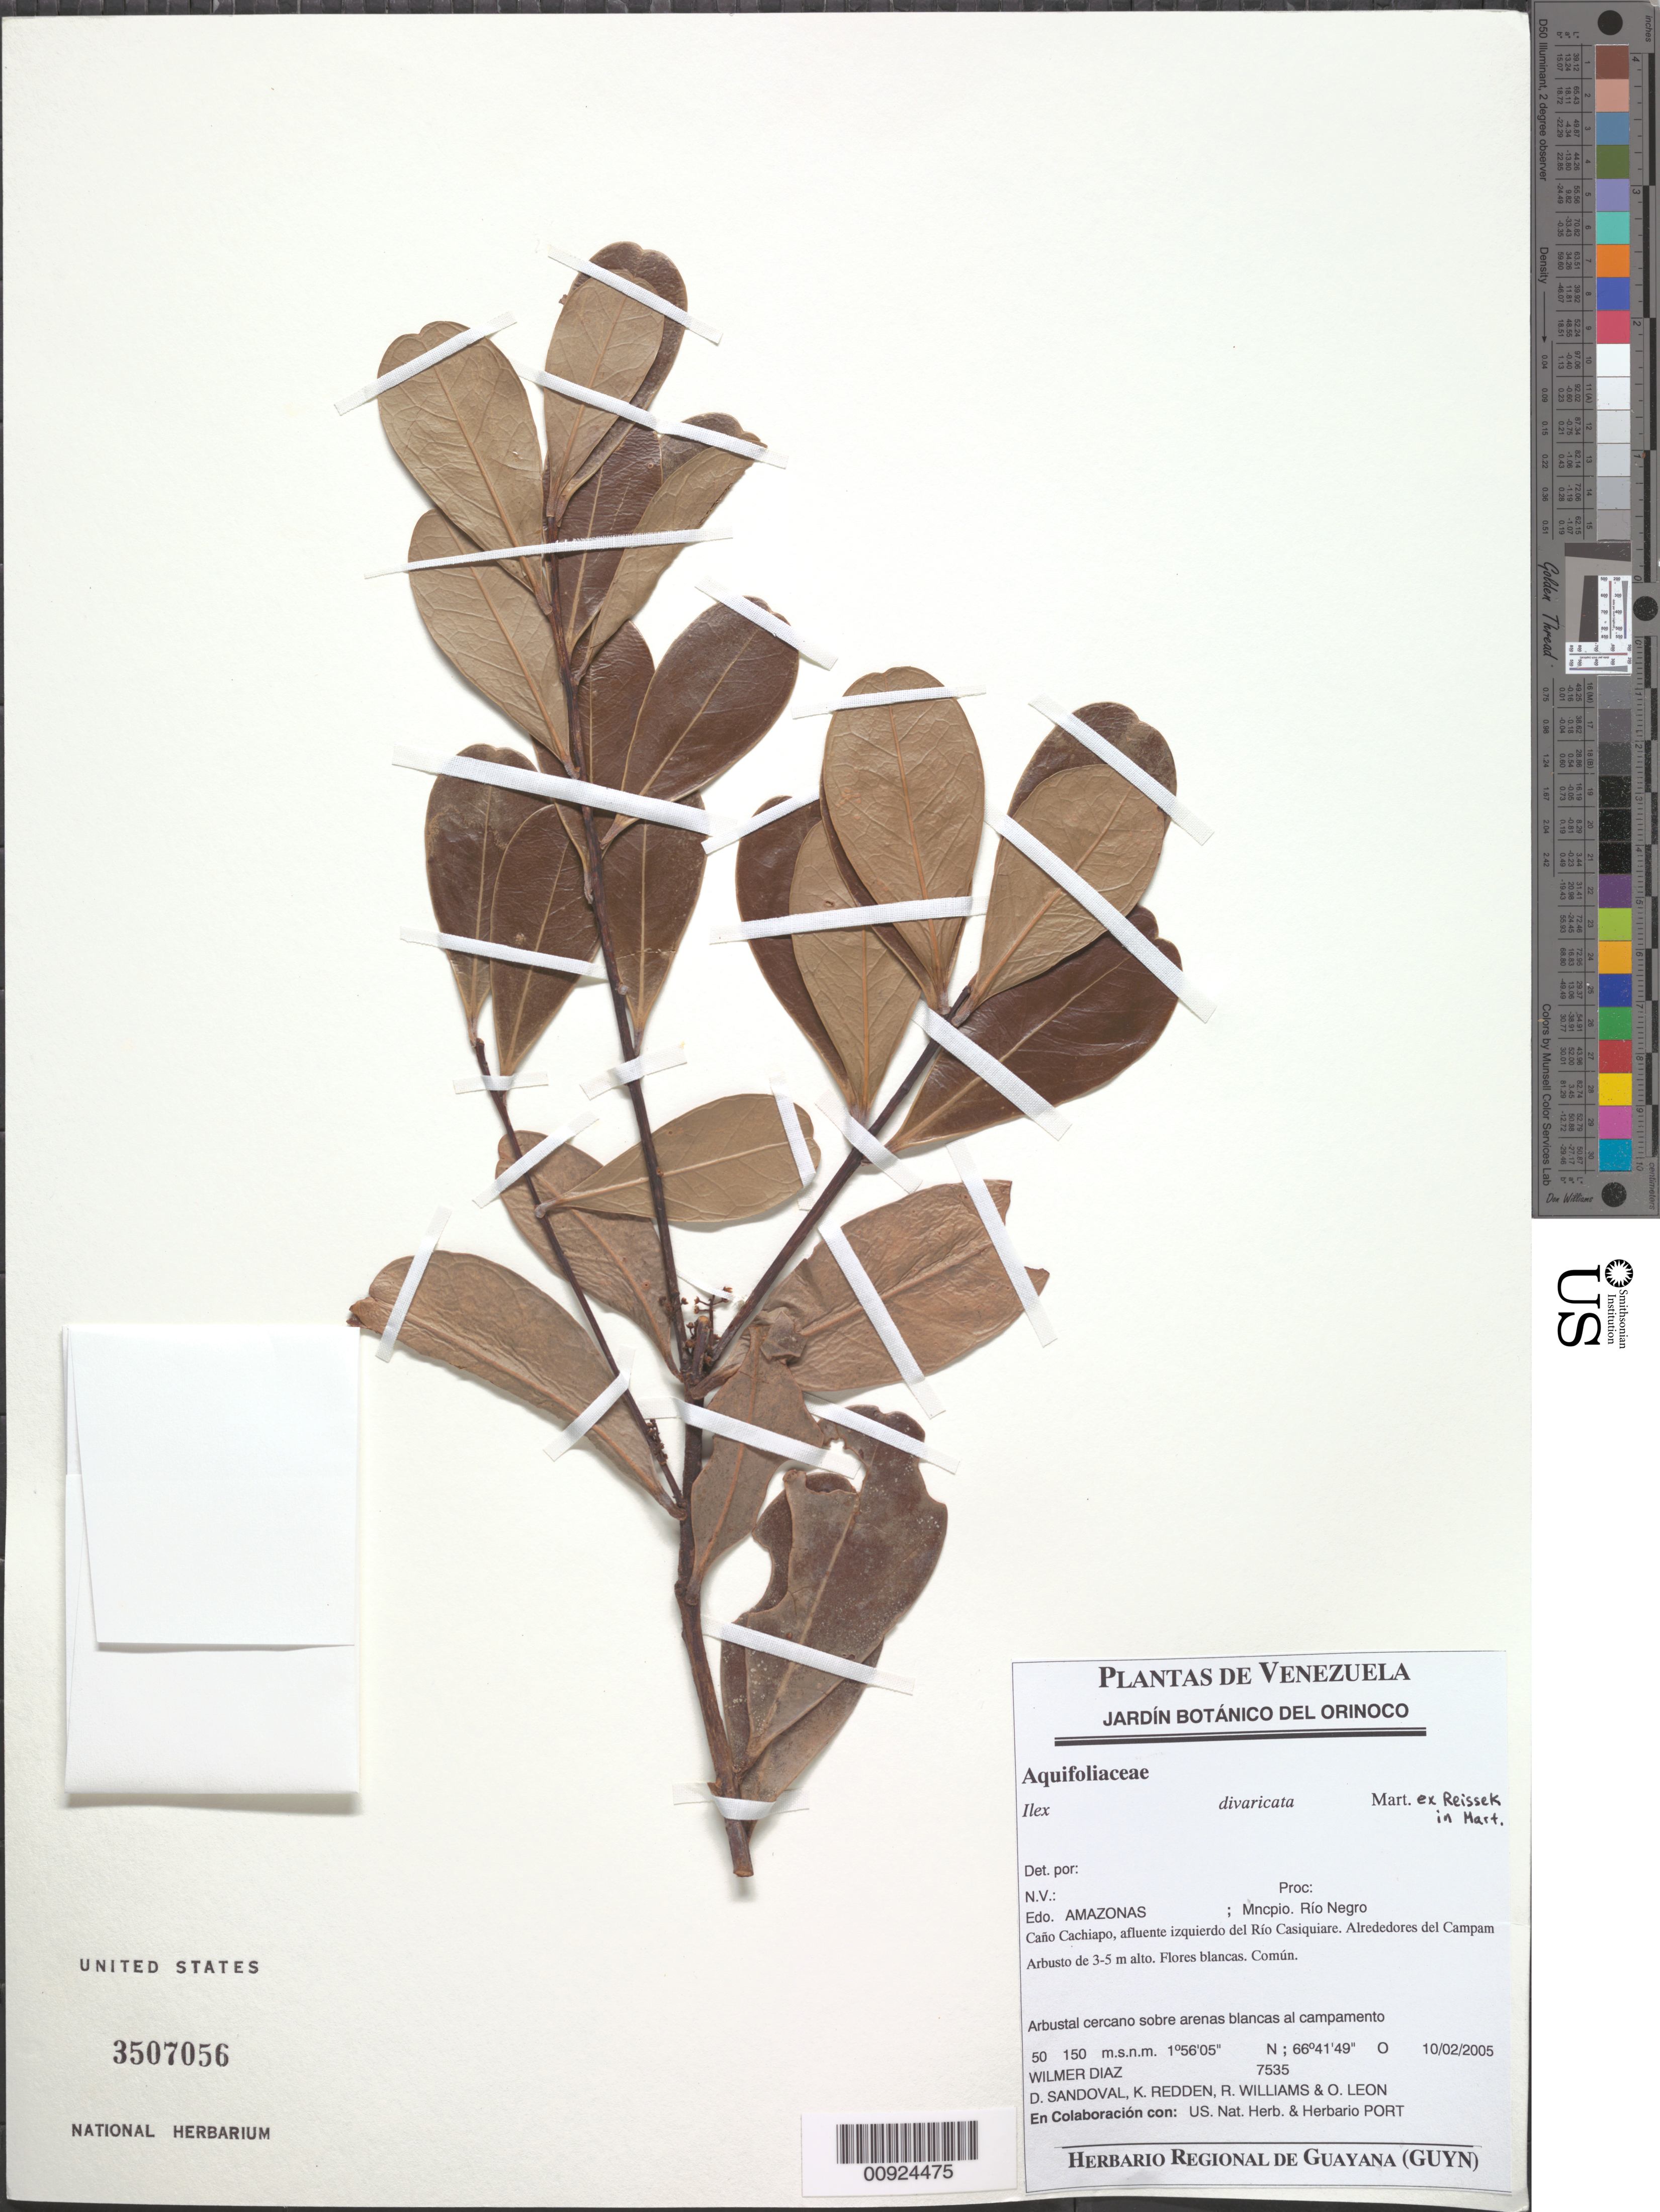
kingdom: Plantae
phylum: Tracheophyta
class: Magnoliopsida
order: Aquifoliales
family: Aquifoliaceae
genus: Ilex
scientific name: Ilex divaricata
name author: Mart. ex Reissek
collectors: W. Díaz P., D. Sandoval, K. M. Redden, R. Williams & O. León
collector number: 7535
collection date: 2005-02-10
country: Venezuela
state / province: Amazonas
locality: Mncpio. Río Negro. Caño Cachiapo, afluente izquierdo del Río Casiquiare. Alrededores del Campam.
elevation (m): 50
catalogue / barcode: US 3507056